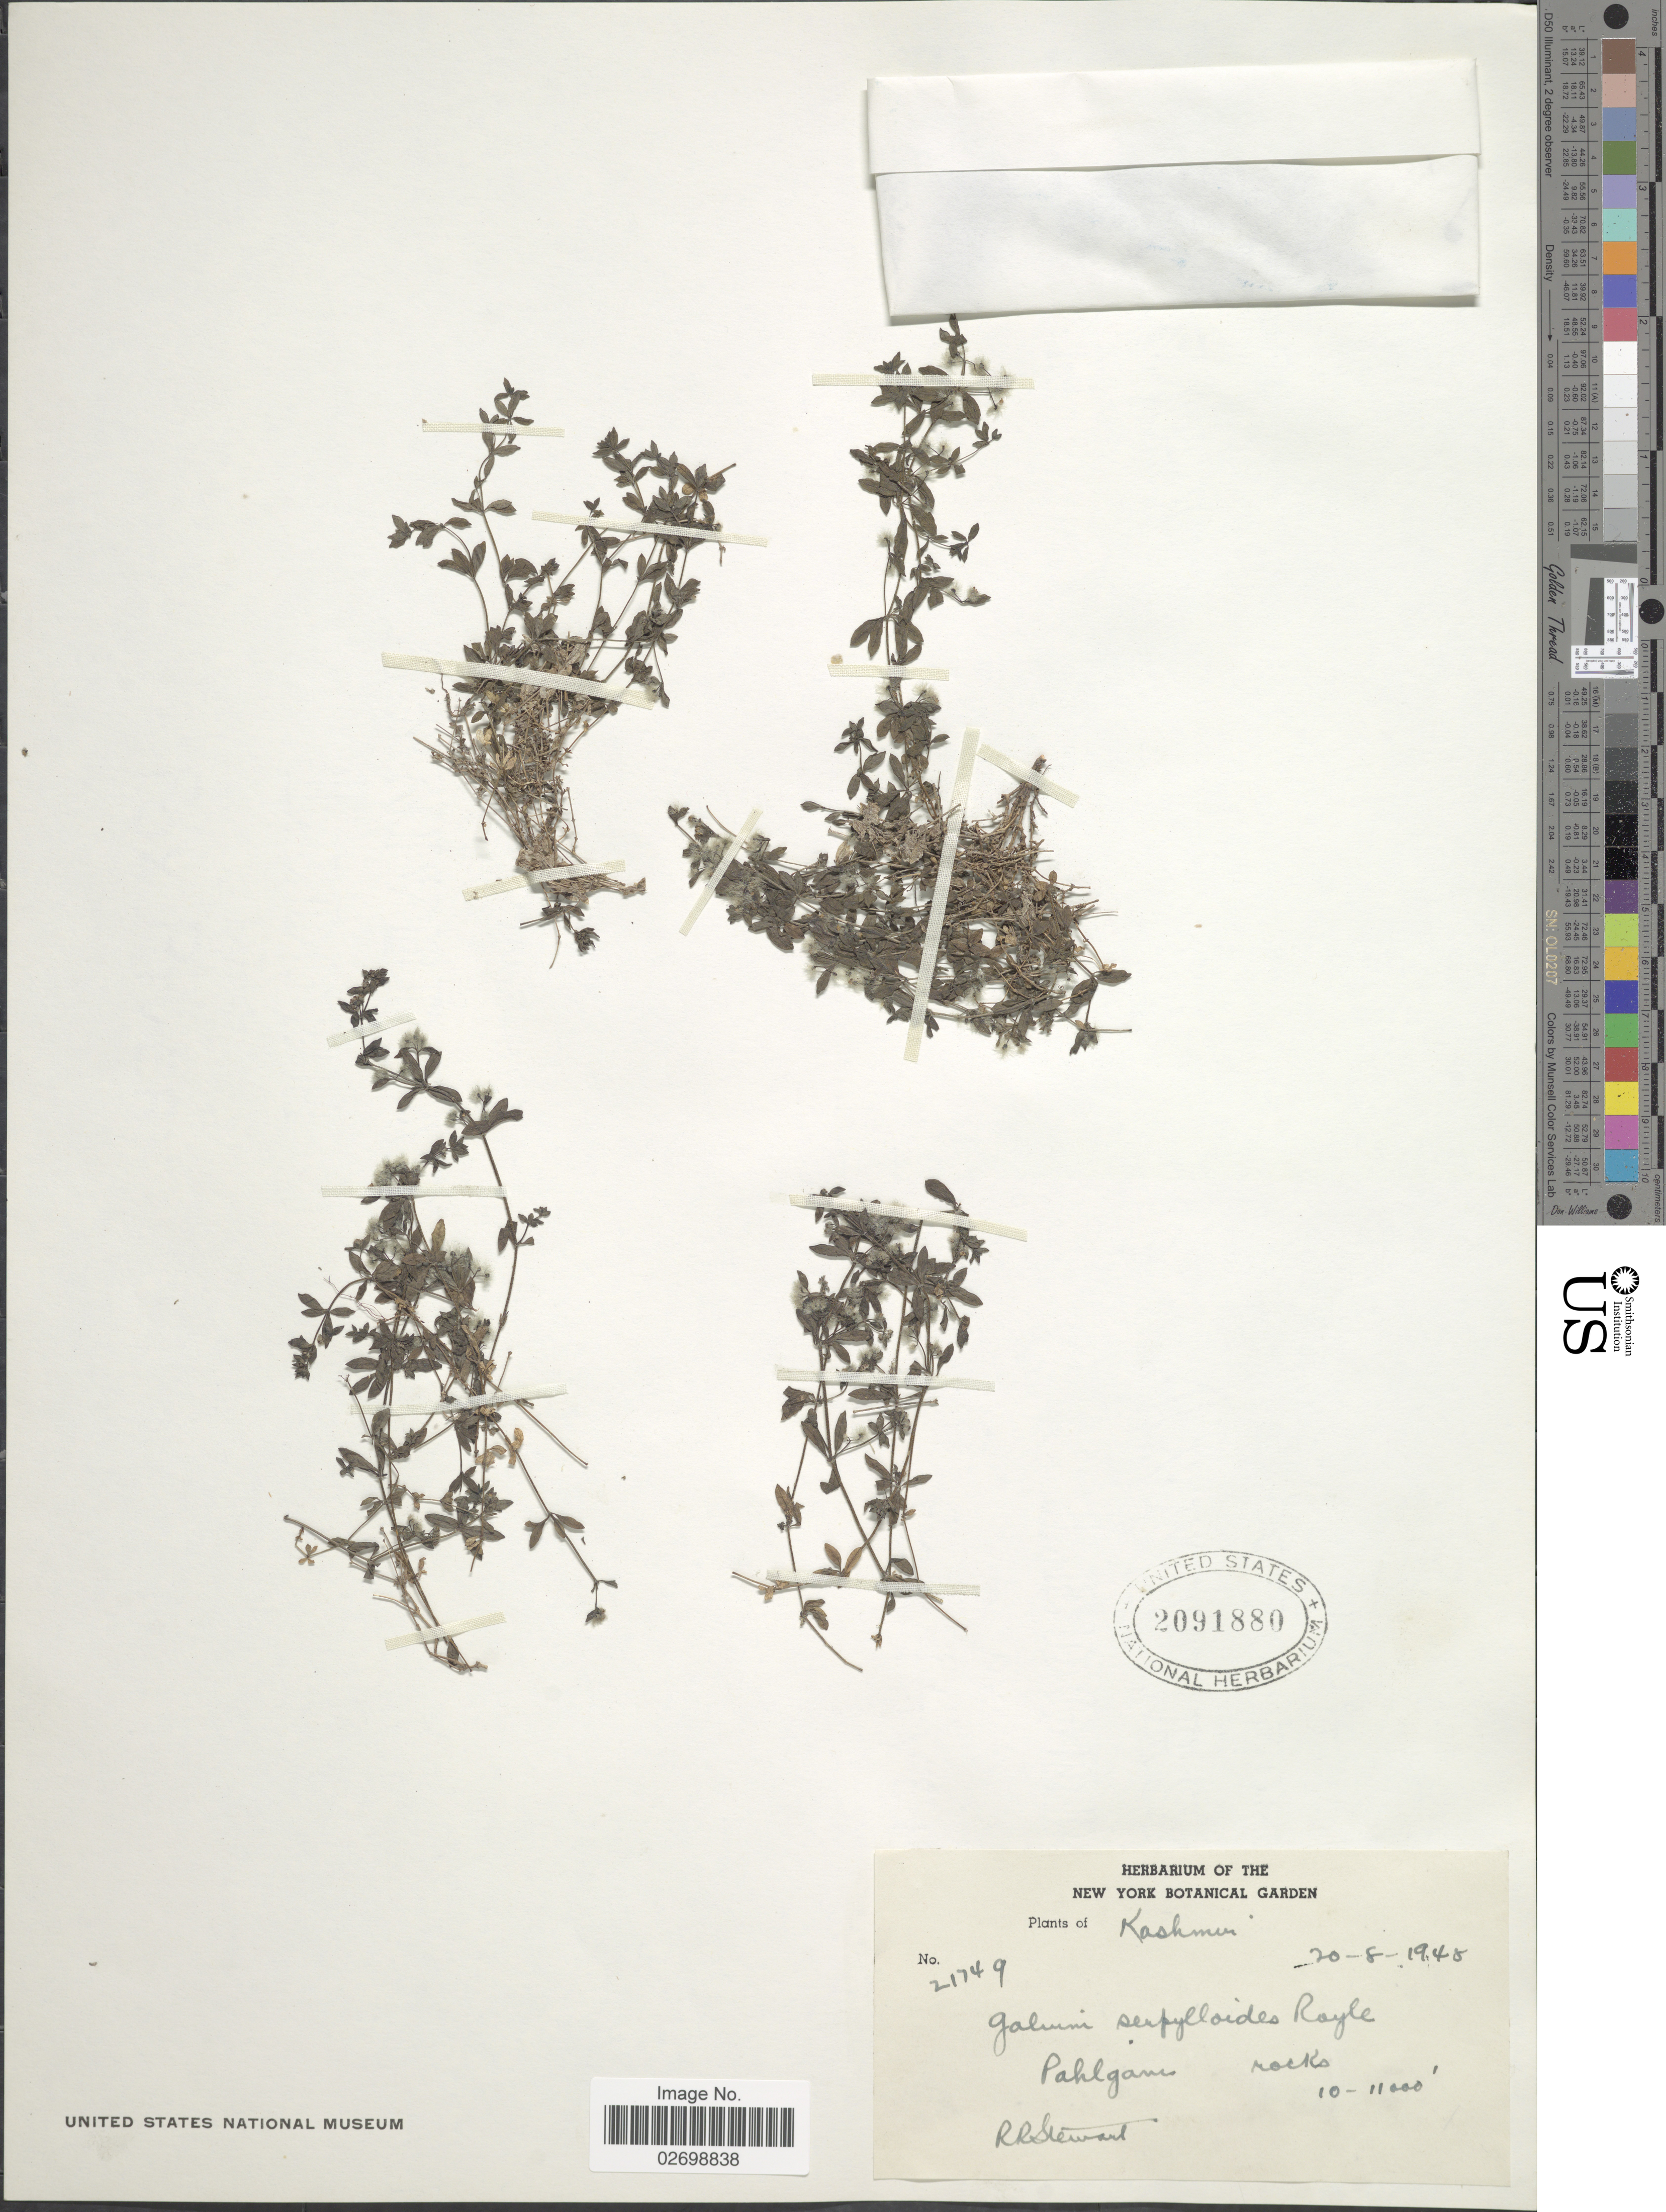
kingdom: Plantae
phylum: Tracheophyta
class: Magnoliopsida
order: Gentianales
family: Rubiaceae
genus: Galium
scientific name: Galium serpylloides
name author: Royle ex Hook. f.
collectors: R. R. Stewart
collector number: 21749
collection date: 1948-08-20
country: India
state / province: Jammu and Kashmir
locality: Kashmir, Pahlgam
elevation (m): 3048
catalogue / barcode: US 2091880